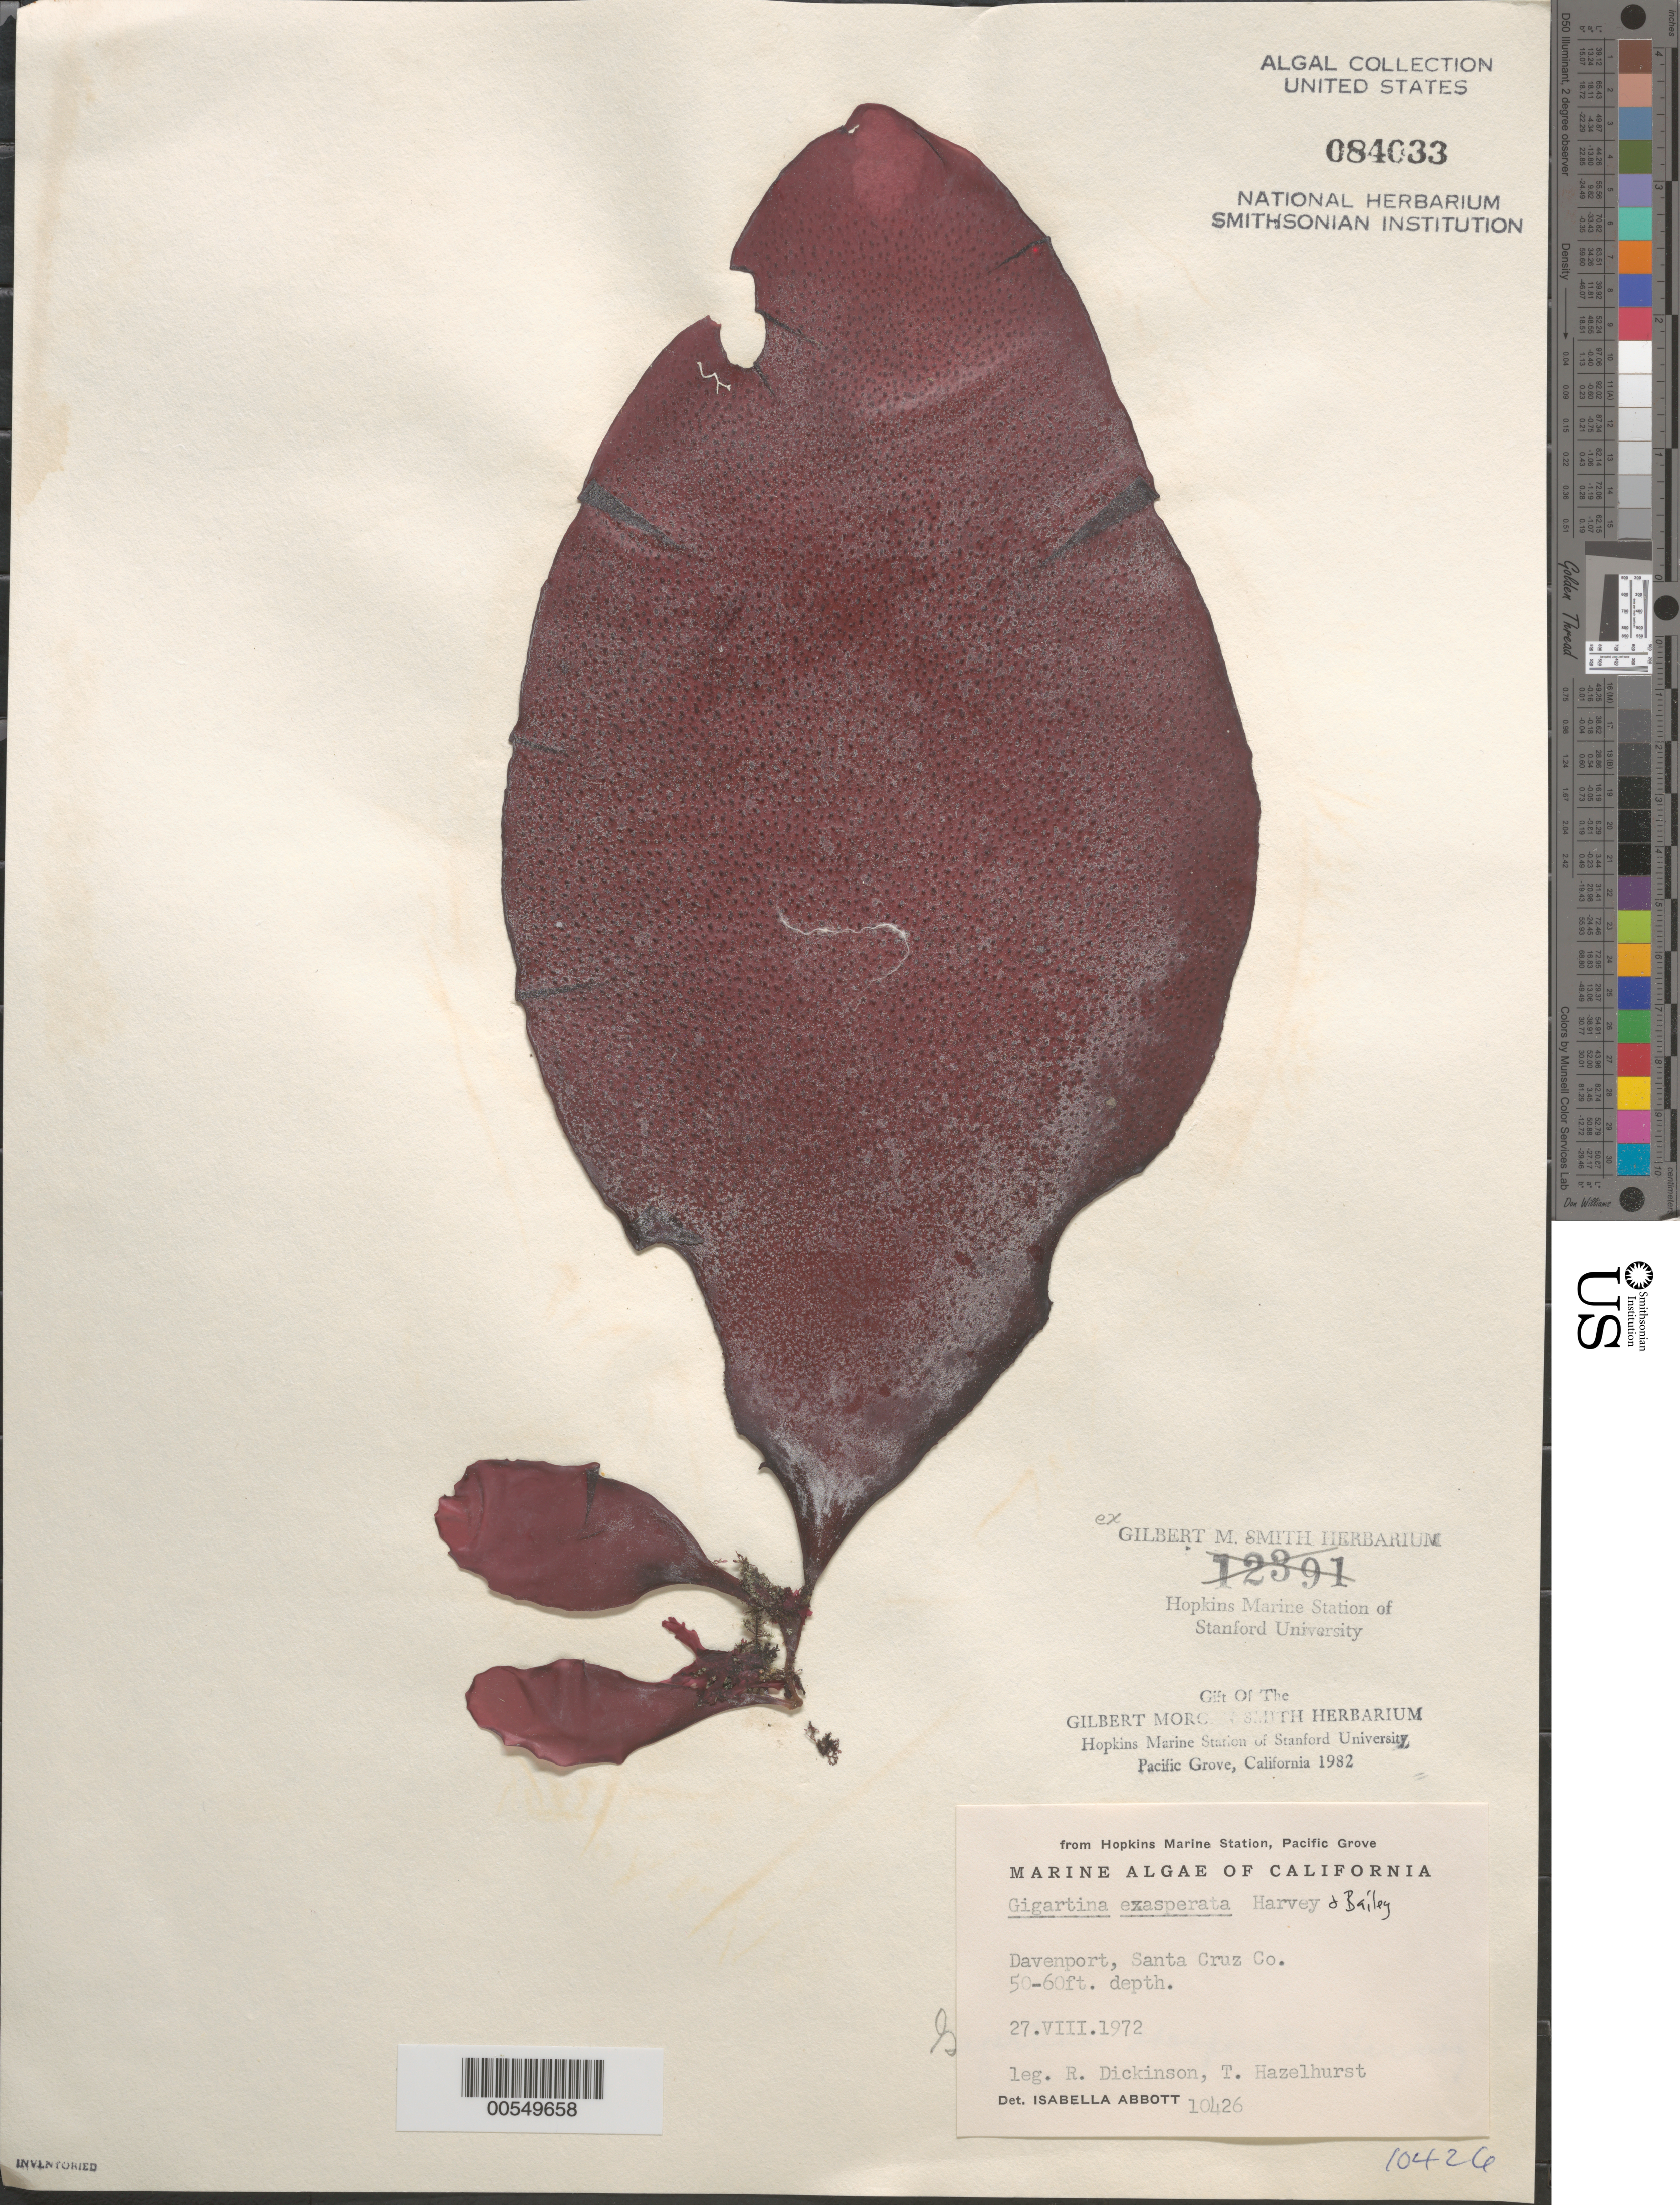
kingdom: Plantae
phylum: Rhodophyta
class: Florideophyceae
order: Gigartinales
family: Gigartinaceae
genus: Chondracanthus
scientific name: Chondracanthus exasperatus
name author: (Harv. & J. Bailey) J.R. Hughey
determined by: Algae name updating Project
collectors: R. Dickinson & T. Hazelhurst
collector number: IAA 10426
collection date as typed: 27 Aug 1972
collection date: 1972-08-27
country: United States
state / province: California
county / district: Santa Cruz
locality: Davenport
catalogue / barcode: US 84033